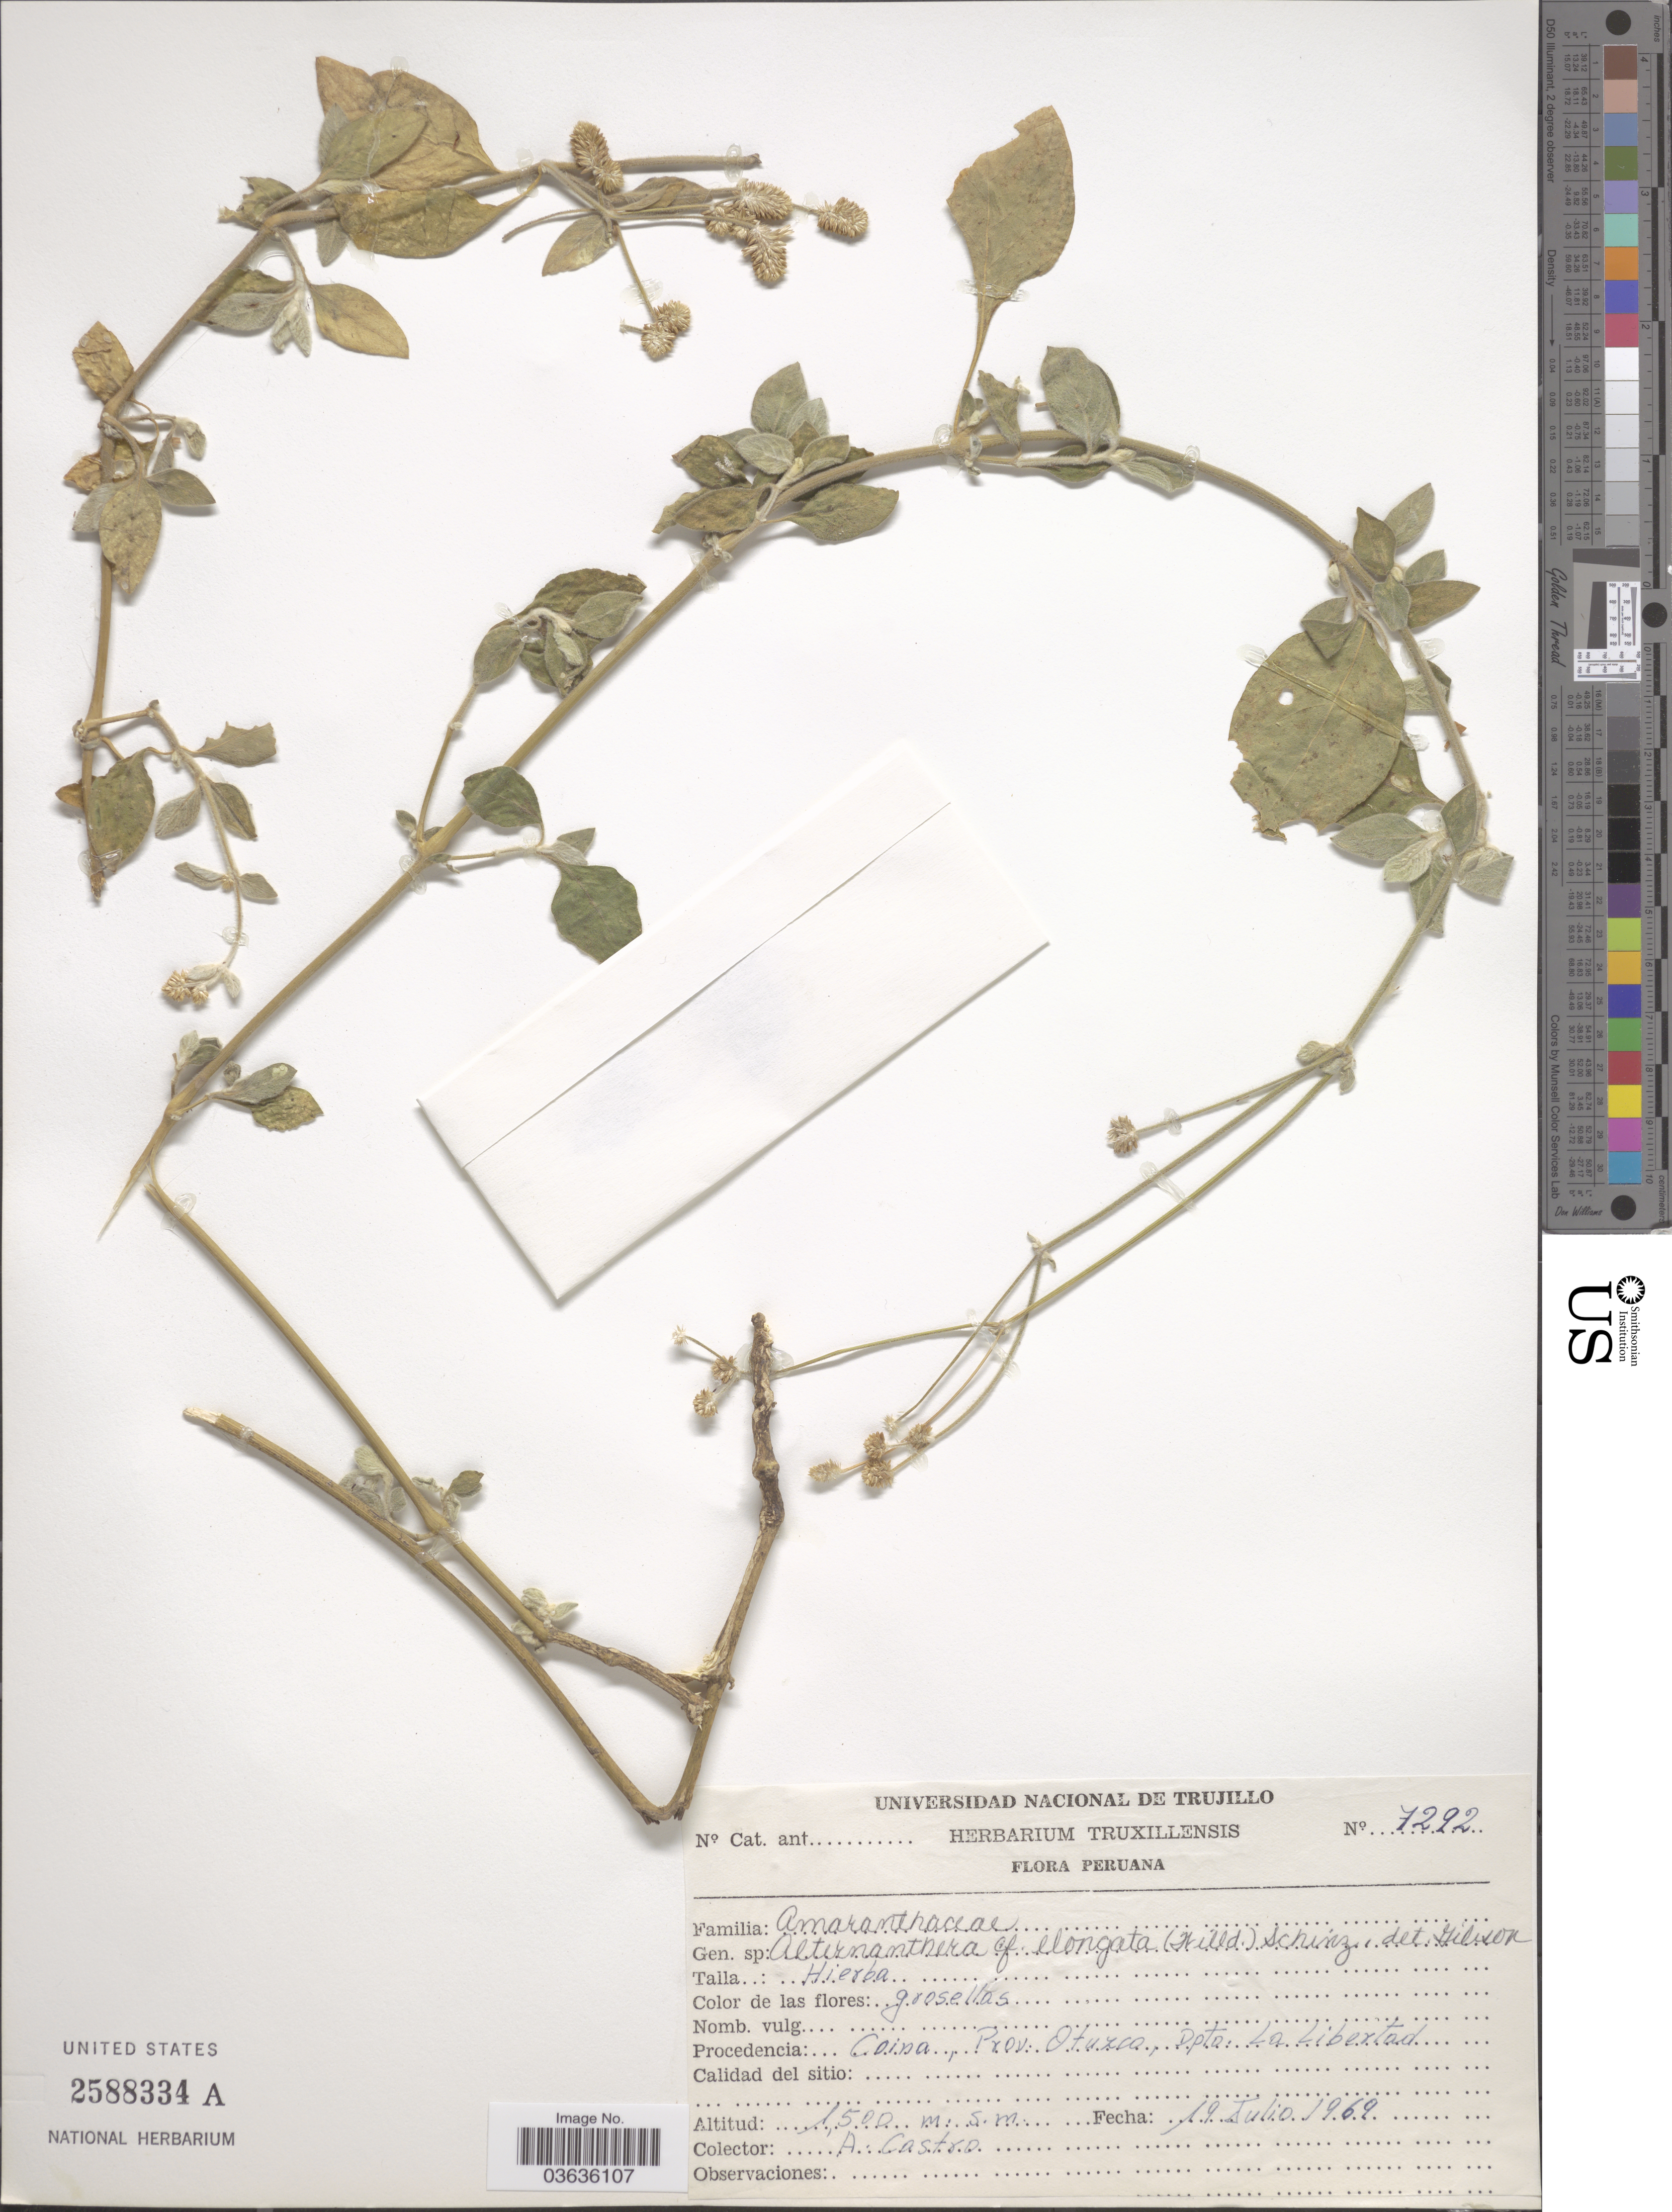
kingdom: Plantae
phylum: Tracheophyta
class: Magnoliopsida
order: Caryophyllales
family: Amaranthaceae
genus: Alternanthera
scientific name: Alternanthera elongata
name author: (Willd. ex Roem. & Schult.) Schinz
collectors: A. Castro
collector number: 7292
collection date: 1969-07-19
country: Peru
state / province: La Libertad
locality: Procedencia Coina, Prov. Otuzco, Dpto. La Libertad.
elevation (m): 1500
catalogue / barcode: US 2588334A